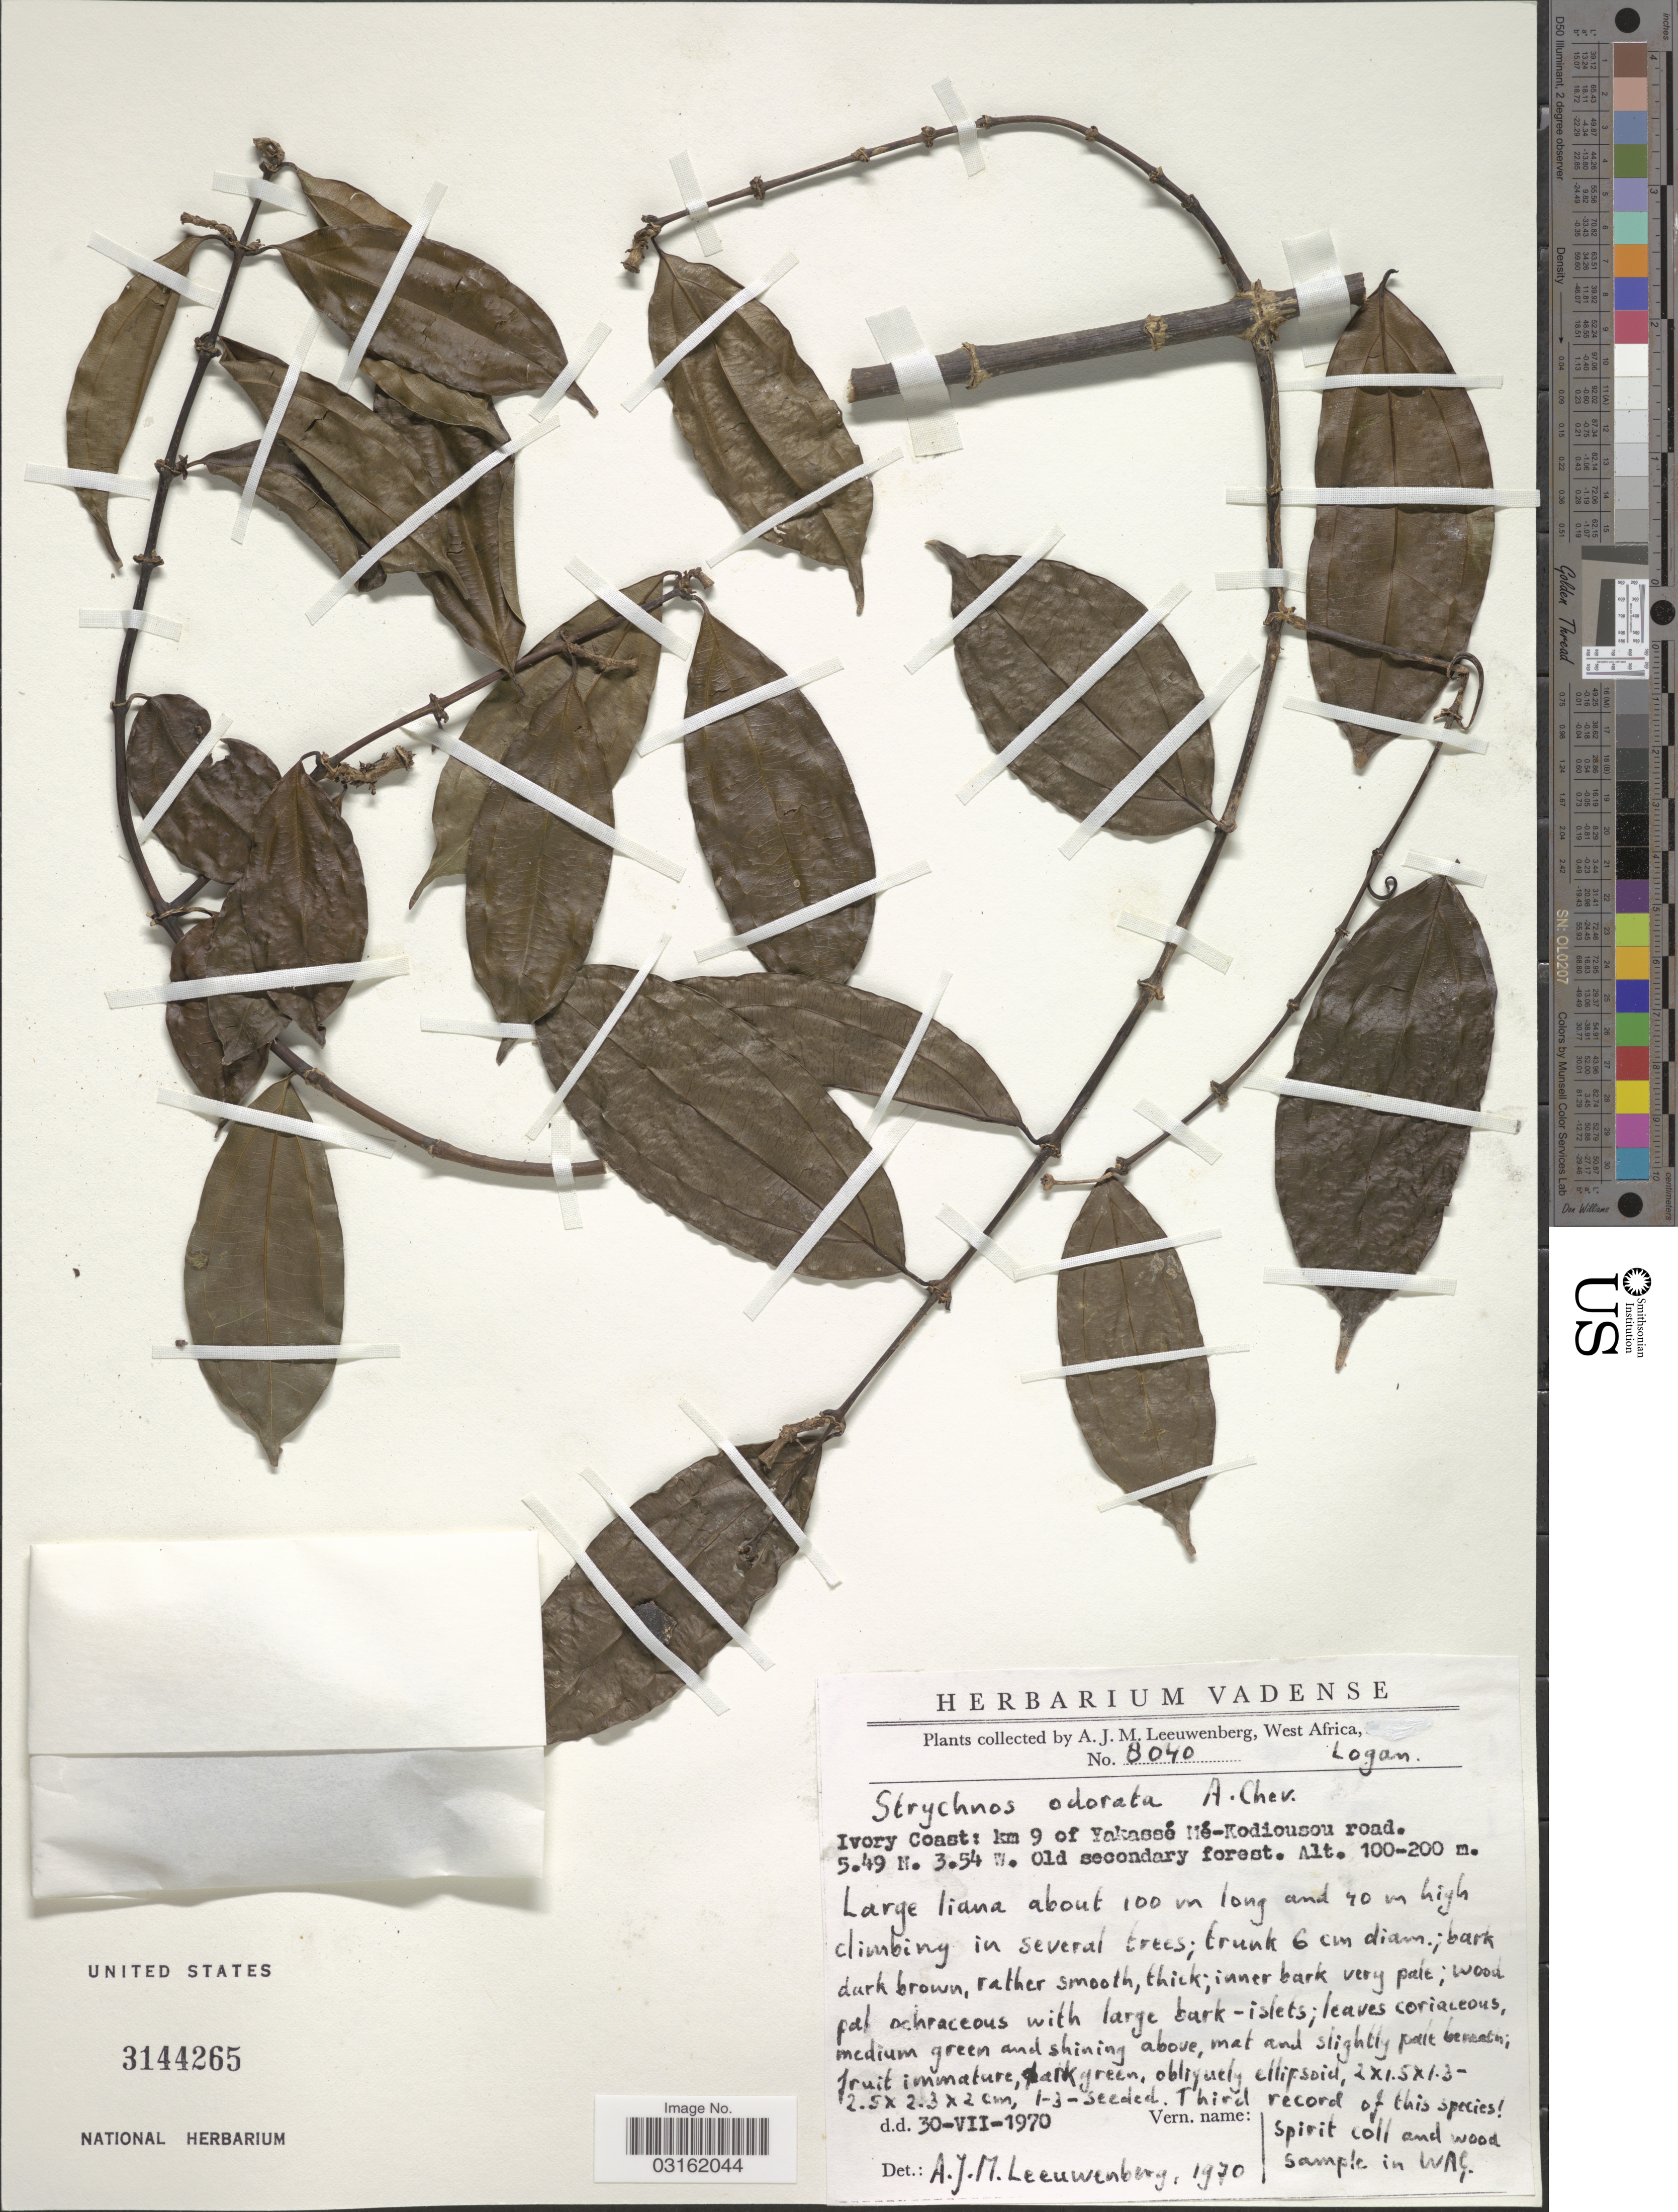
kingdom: Plantae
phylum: Tracheophyta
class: Magnoliopsida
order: Gentianales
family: Loganiaceae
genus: Strychnos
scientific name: Strychnos odorata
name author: A. Chev.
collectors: A. J. M. Leeuwenberg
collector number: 8040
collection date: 1970-07-30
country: Ivory Coast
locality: Km 9 of Yakassé Mé-Kodiousou road.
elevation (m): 100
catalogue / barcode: US 3144265